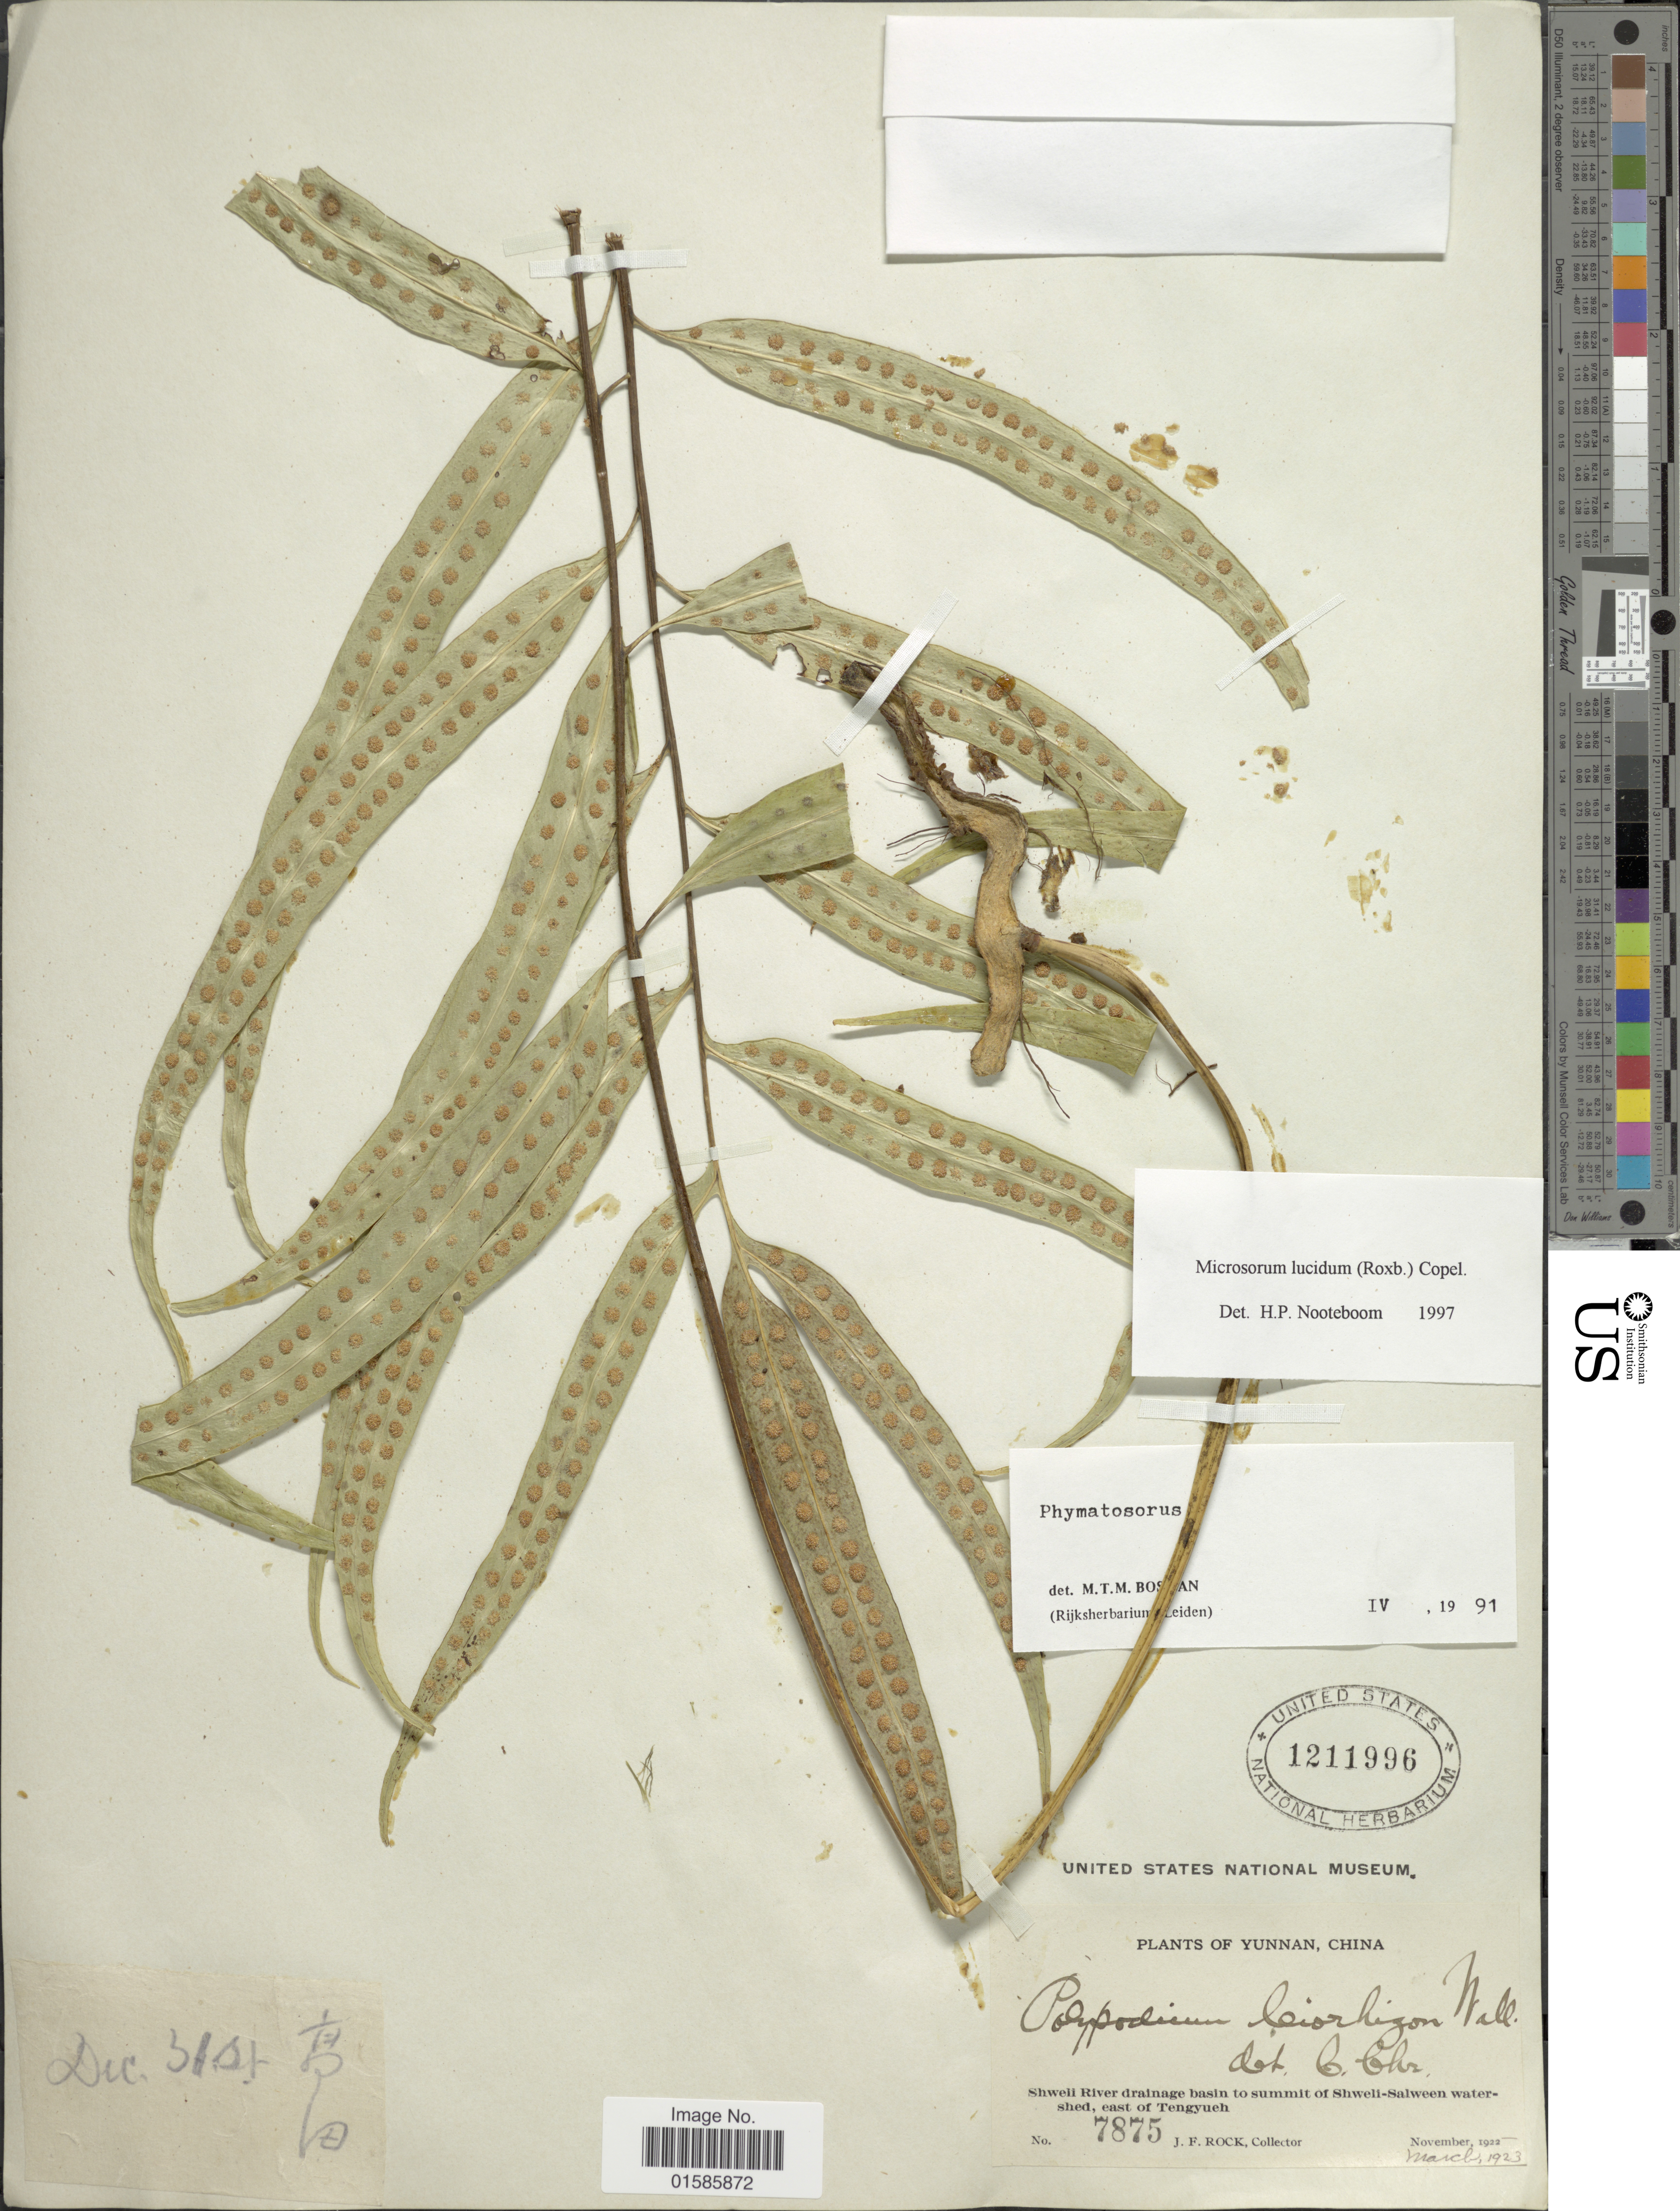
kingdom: Plantae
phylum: Tracheophyta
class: Polypodiopsida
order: Polypodiales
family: Polypodiaceae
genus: Microsorum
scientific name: Microsorum lucidum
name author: (Roxb. ex Griff.) Copel.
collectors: J. Rock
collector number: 7875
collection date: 1922-11/1923-03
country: China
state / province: Yunnan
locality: Shweli River drainage absin to summit of Shweli-Salween watershed, east of Tengyueh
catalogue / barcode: US 1211996